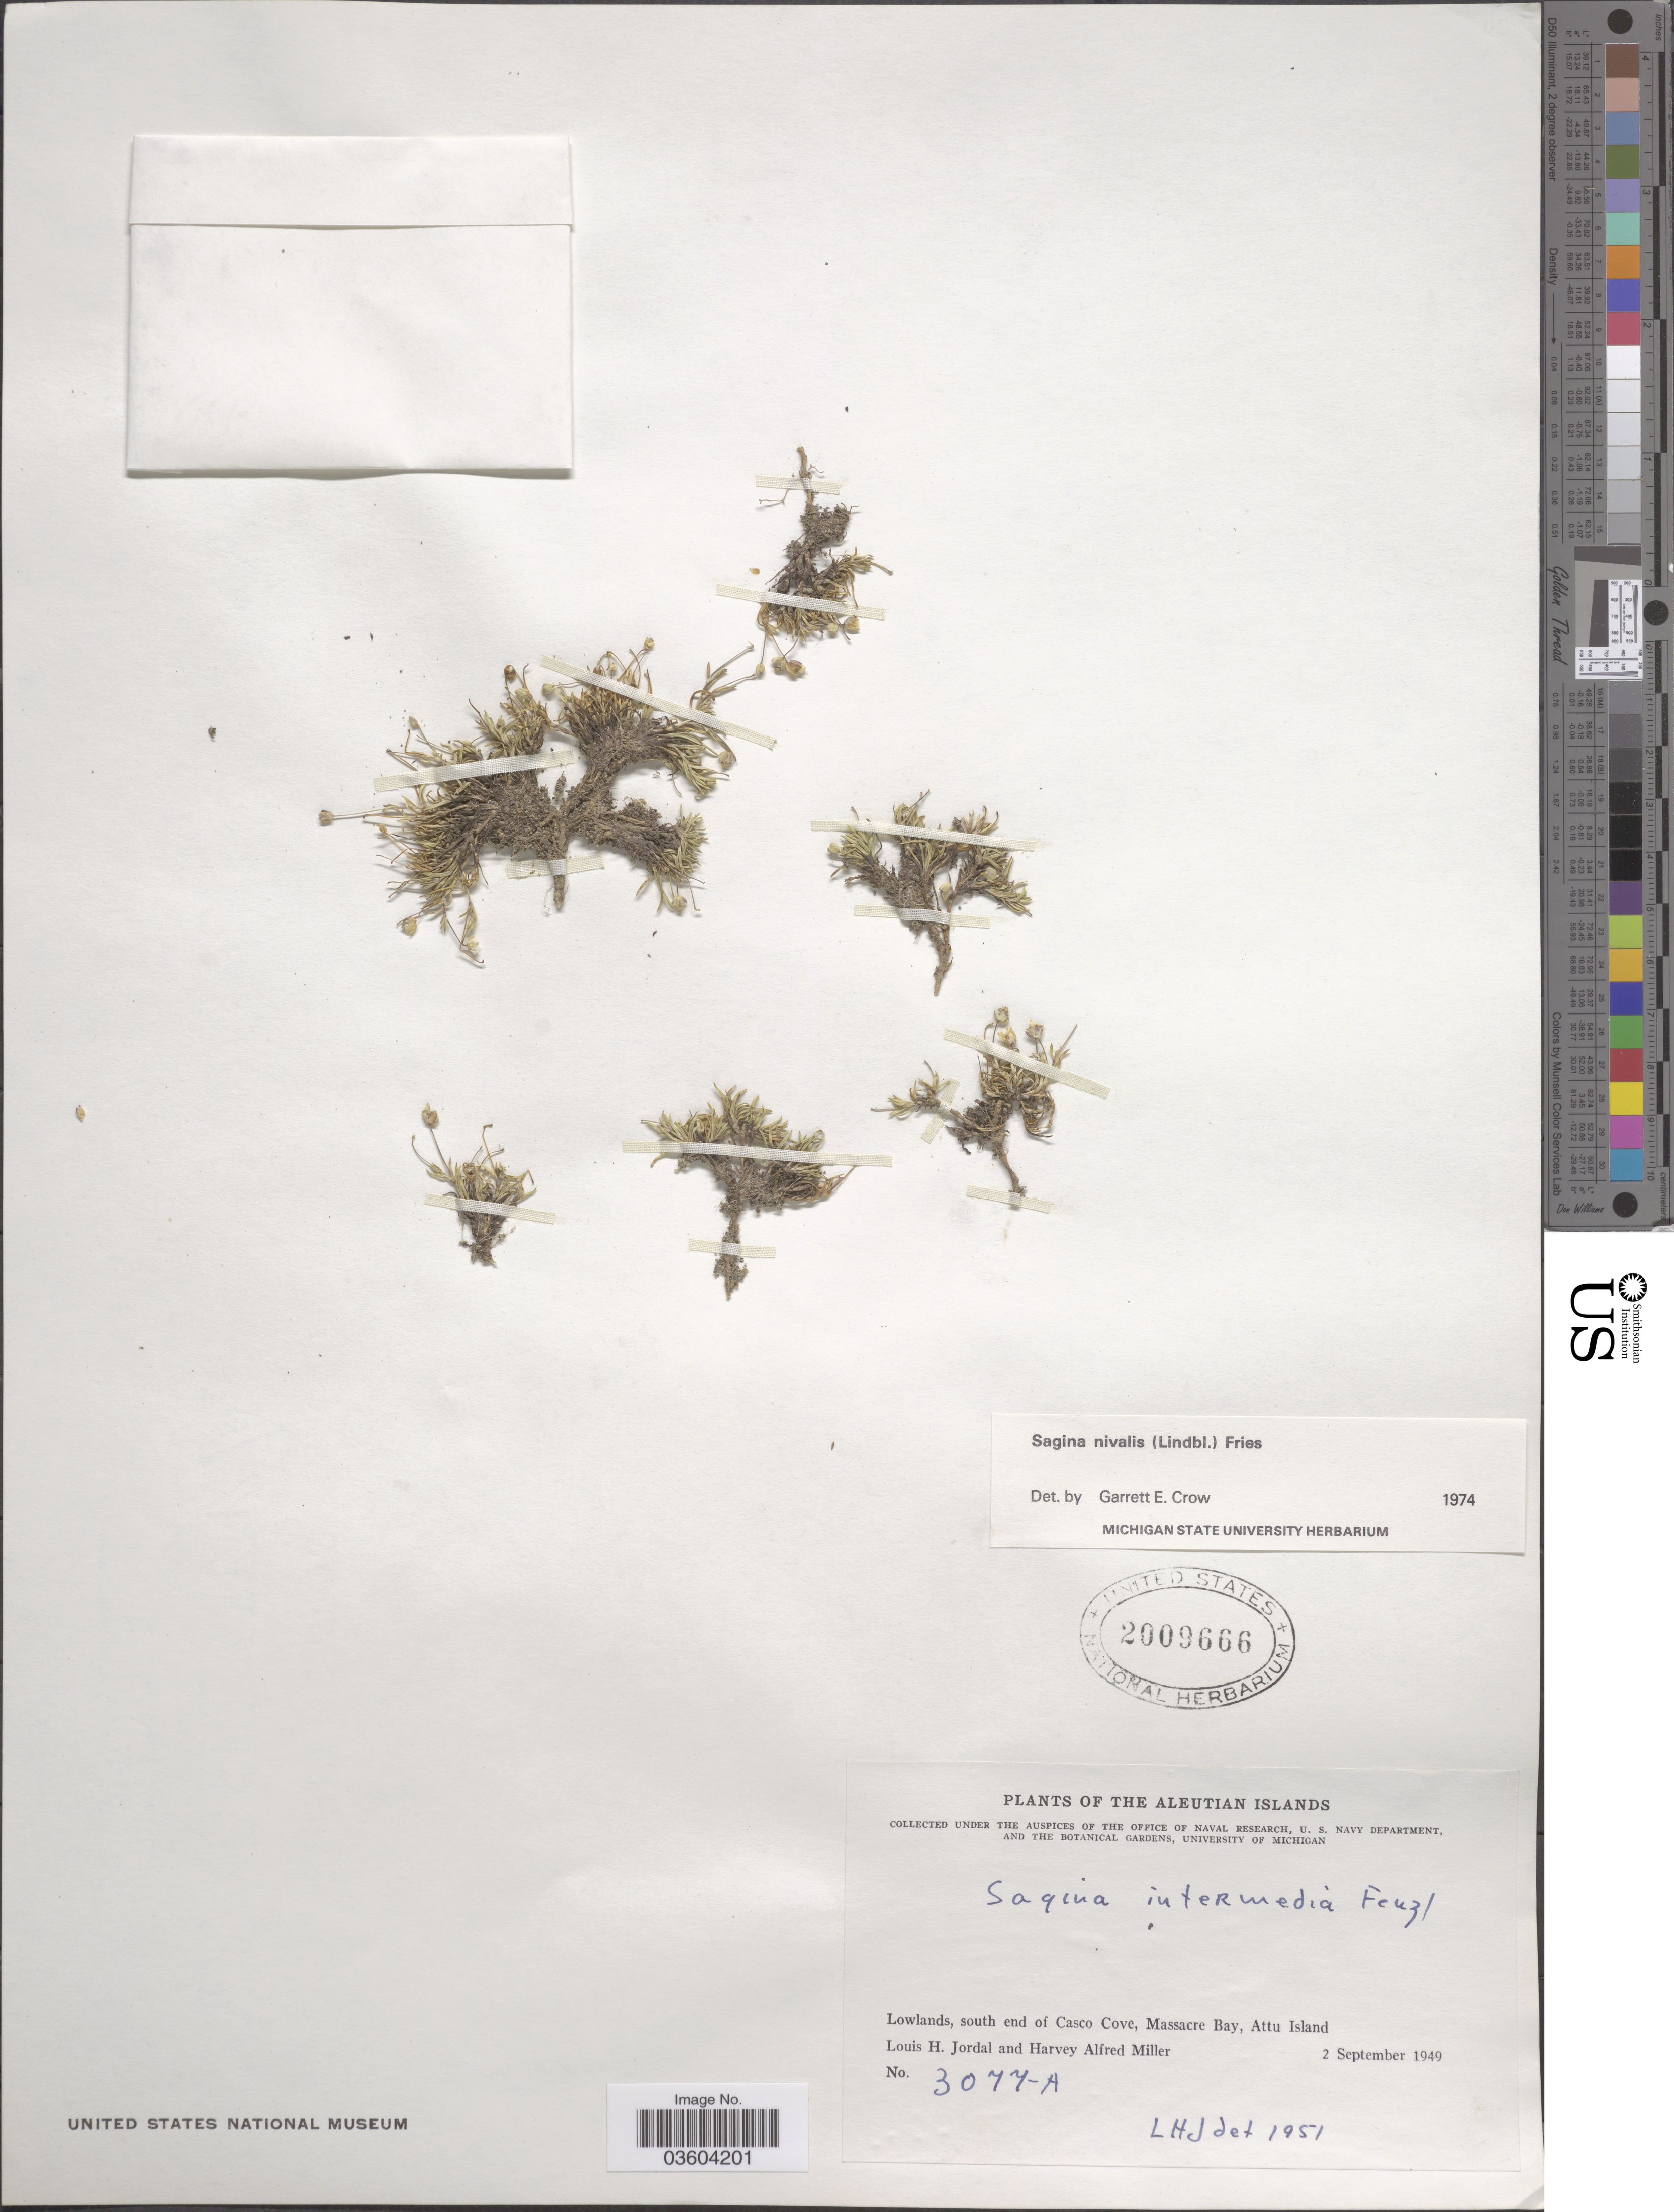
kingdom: Plantae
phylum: Tracheophyta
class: Magnoliopsida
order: Caryophyllales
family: Caryophyllaceae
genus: Sagina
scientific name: Sagina nivalis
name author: (Lindblom) Fr.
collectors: L. Jordal & H. A. Miller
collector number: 3077-A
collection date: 1949-09-02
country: United States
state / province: Alaska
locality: The Aleutian Islands. Lowlands, south end of Casco Cove, Massacre Bay, Attu Island.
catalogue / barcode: US 2009666